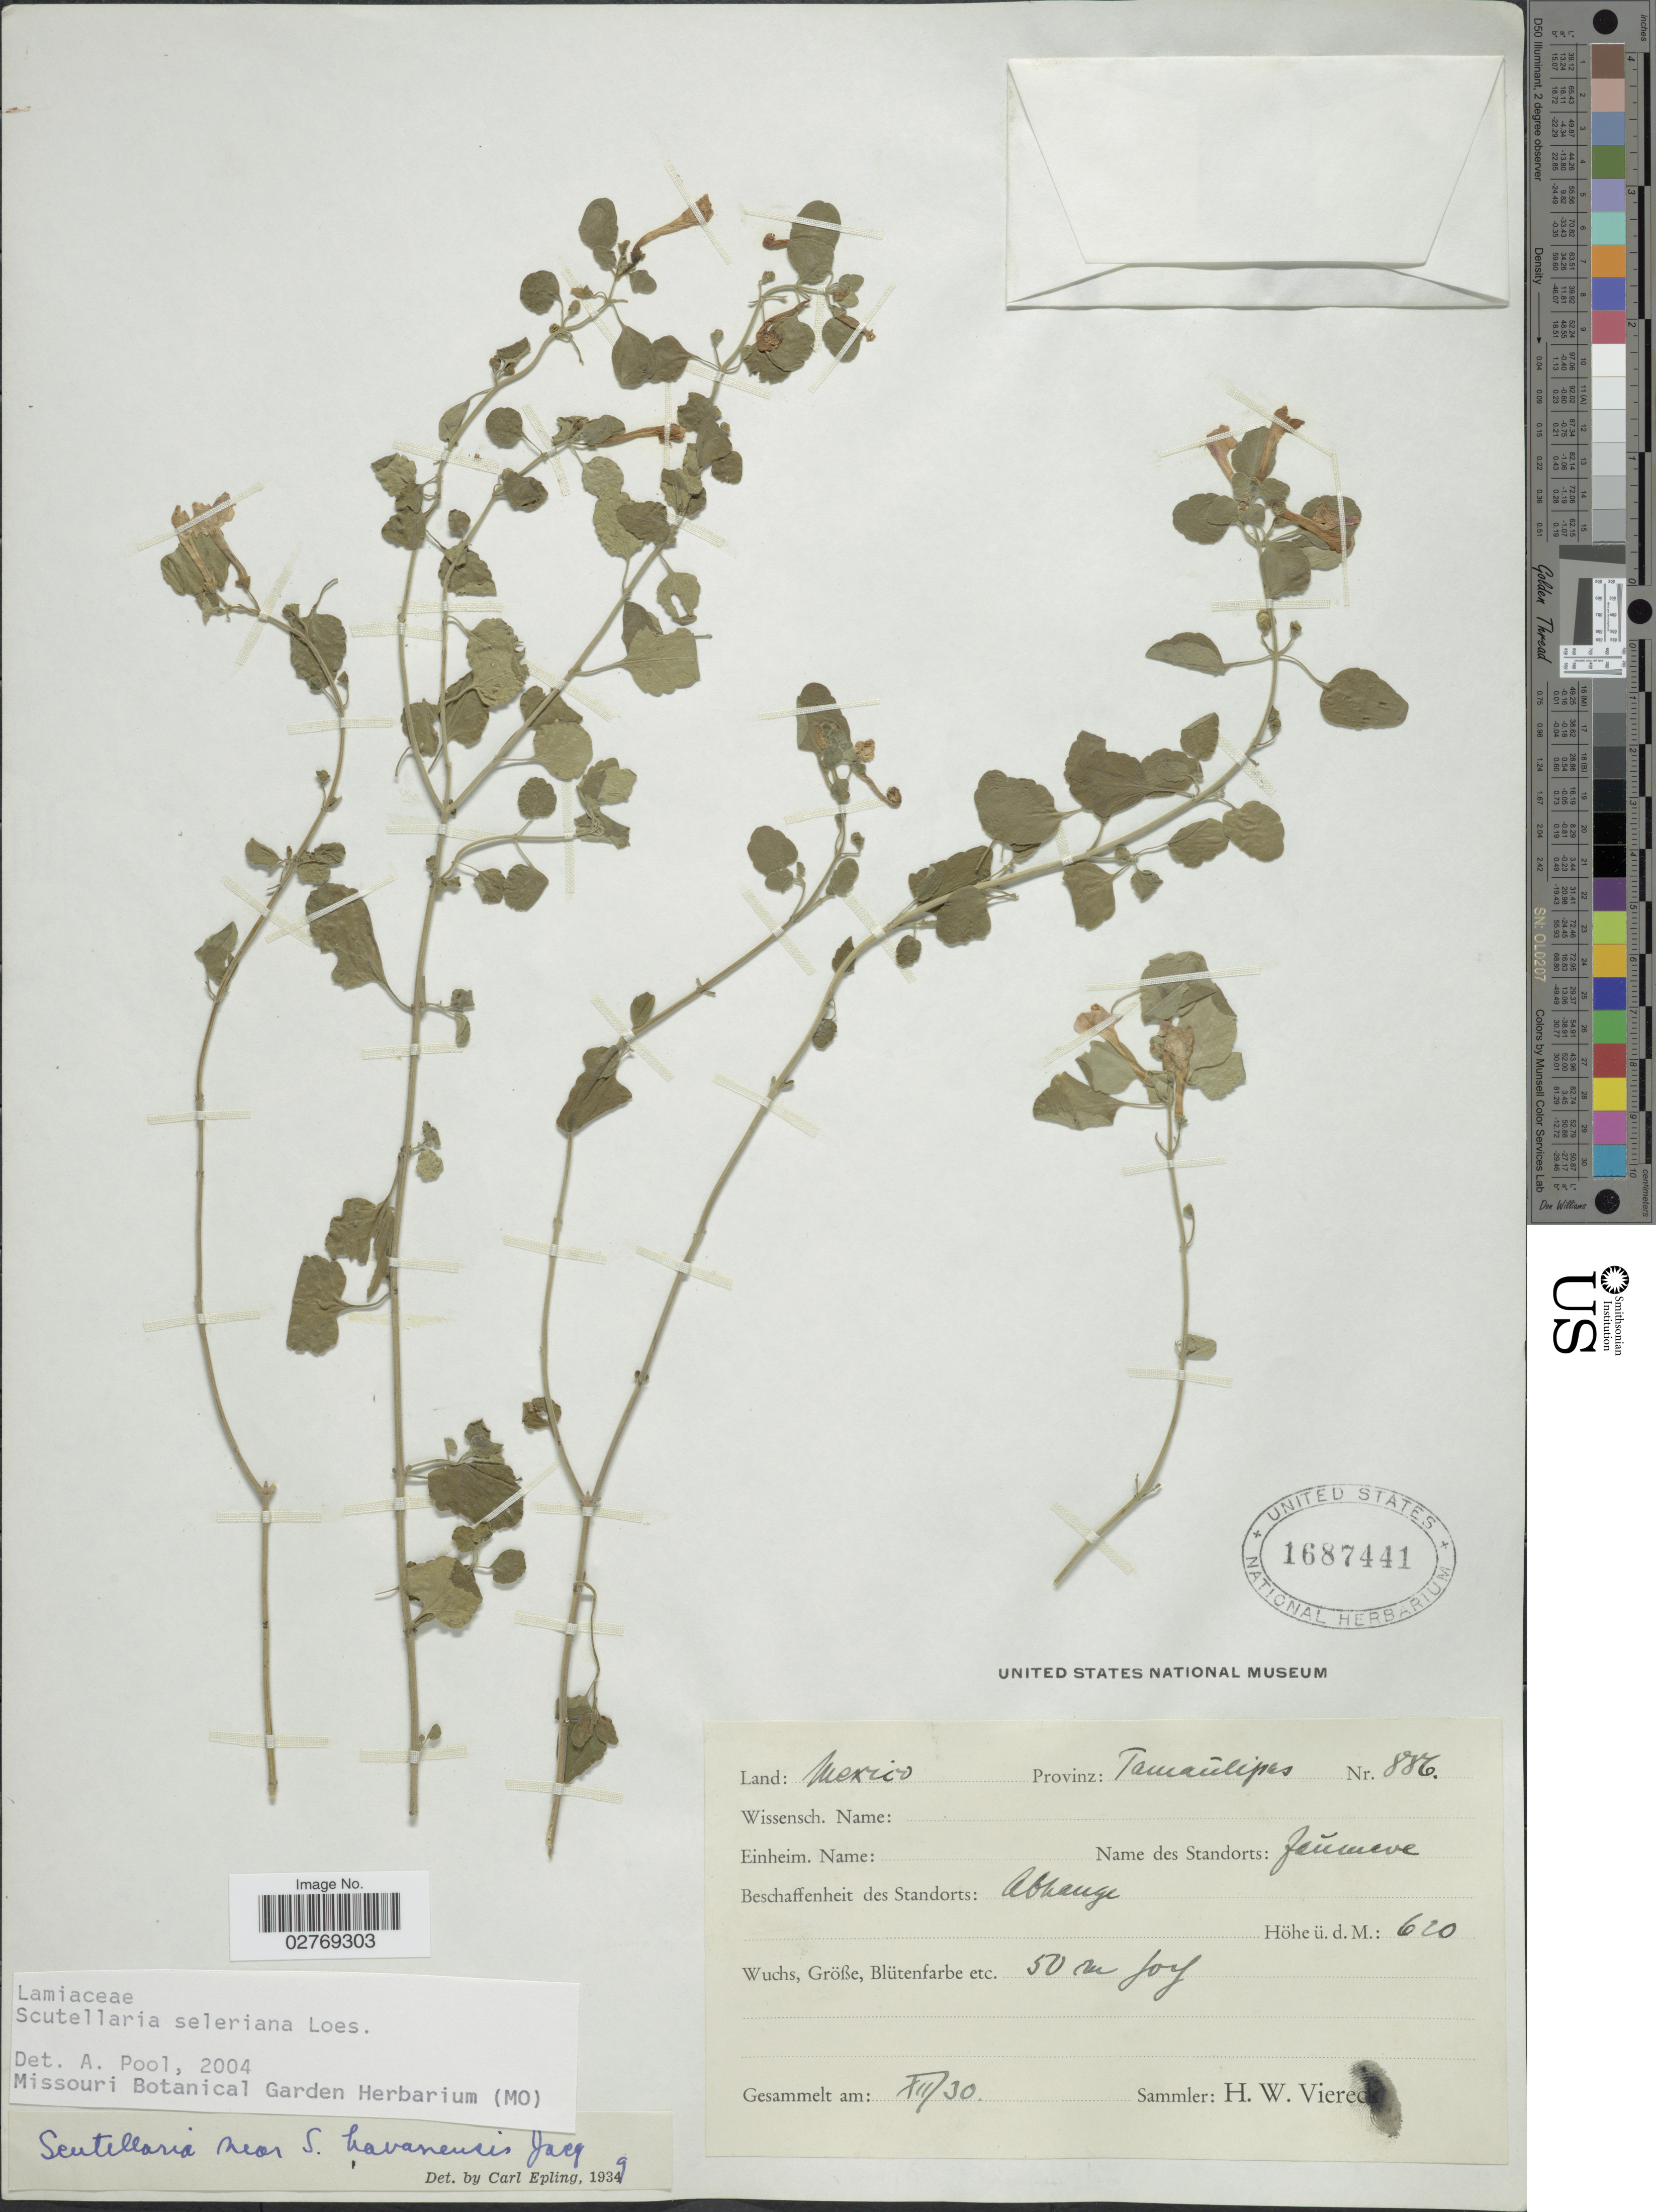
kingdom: Plantae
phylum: Tracheophyta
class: Magnoliopsida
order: Lamiales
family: Lamiaceae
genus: Scutellaria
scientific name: Scutellaria seleriana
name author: Loes.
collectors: H. W. Viereck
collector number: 886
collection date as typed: Transcribed d/m/y: /12/30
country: Mexico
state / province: Tamaulipas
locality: Jaumave. Abhange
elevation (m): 620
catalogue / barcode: US 1687441